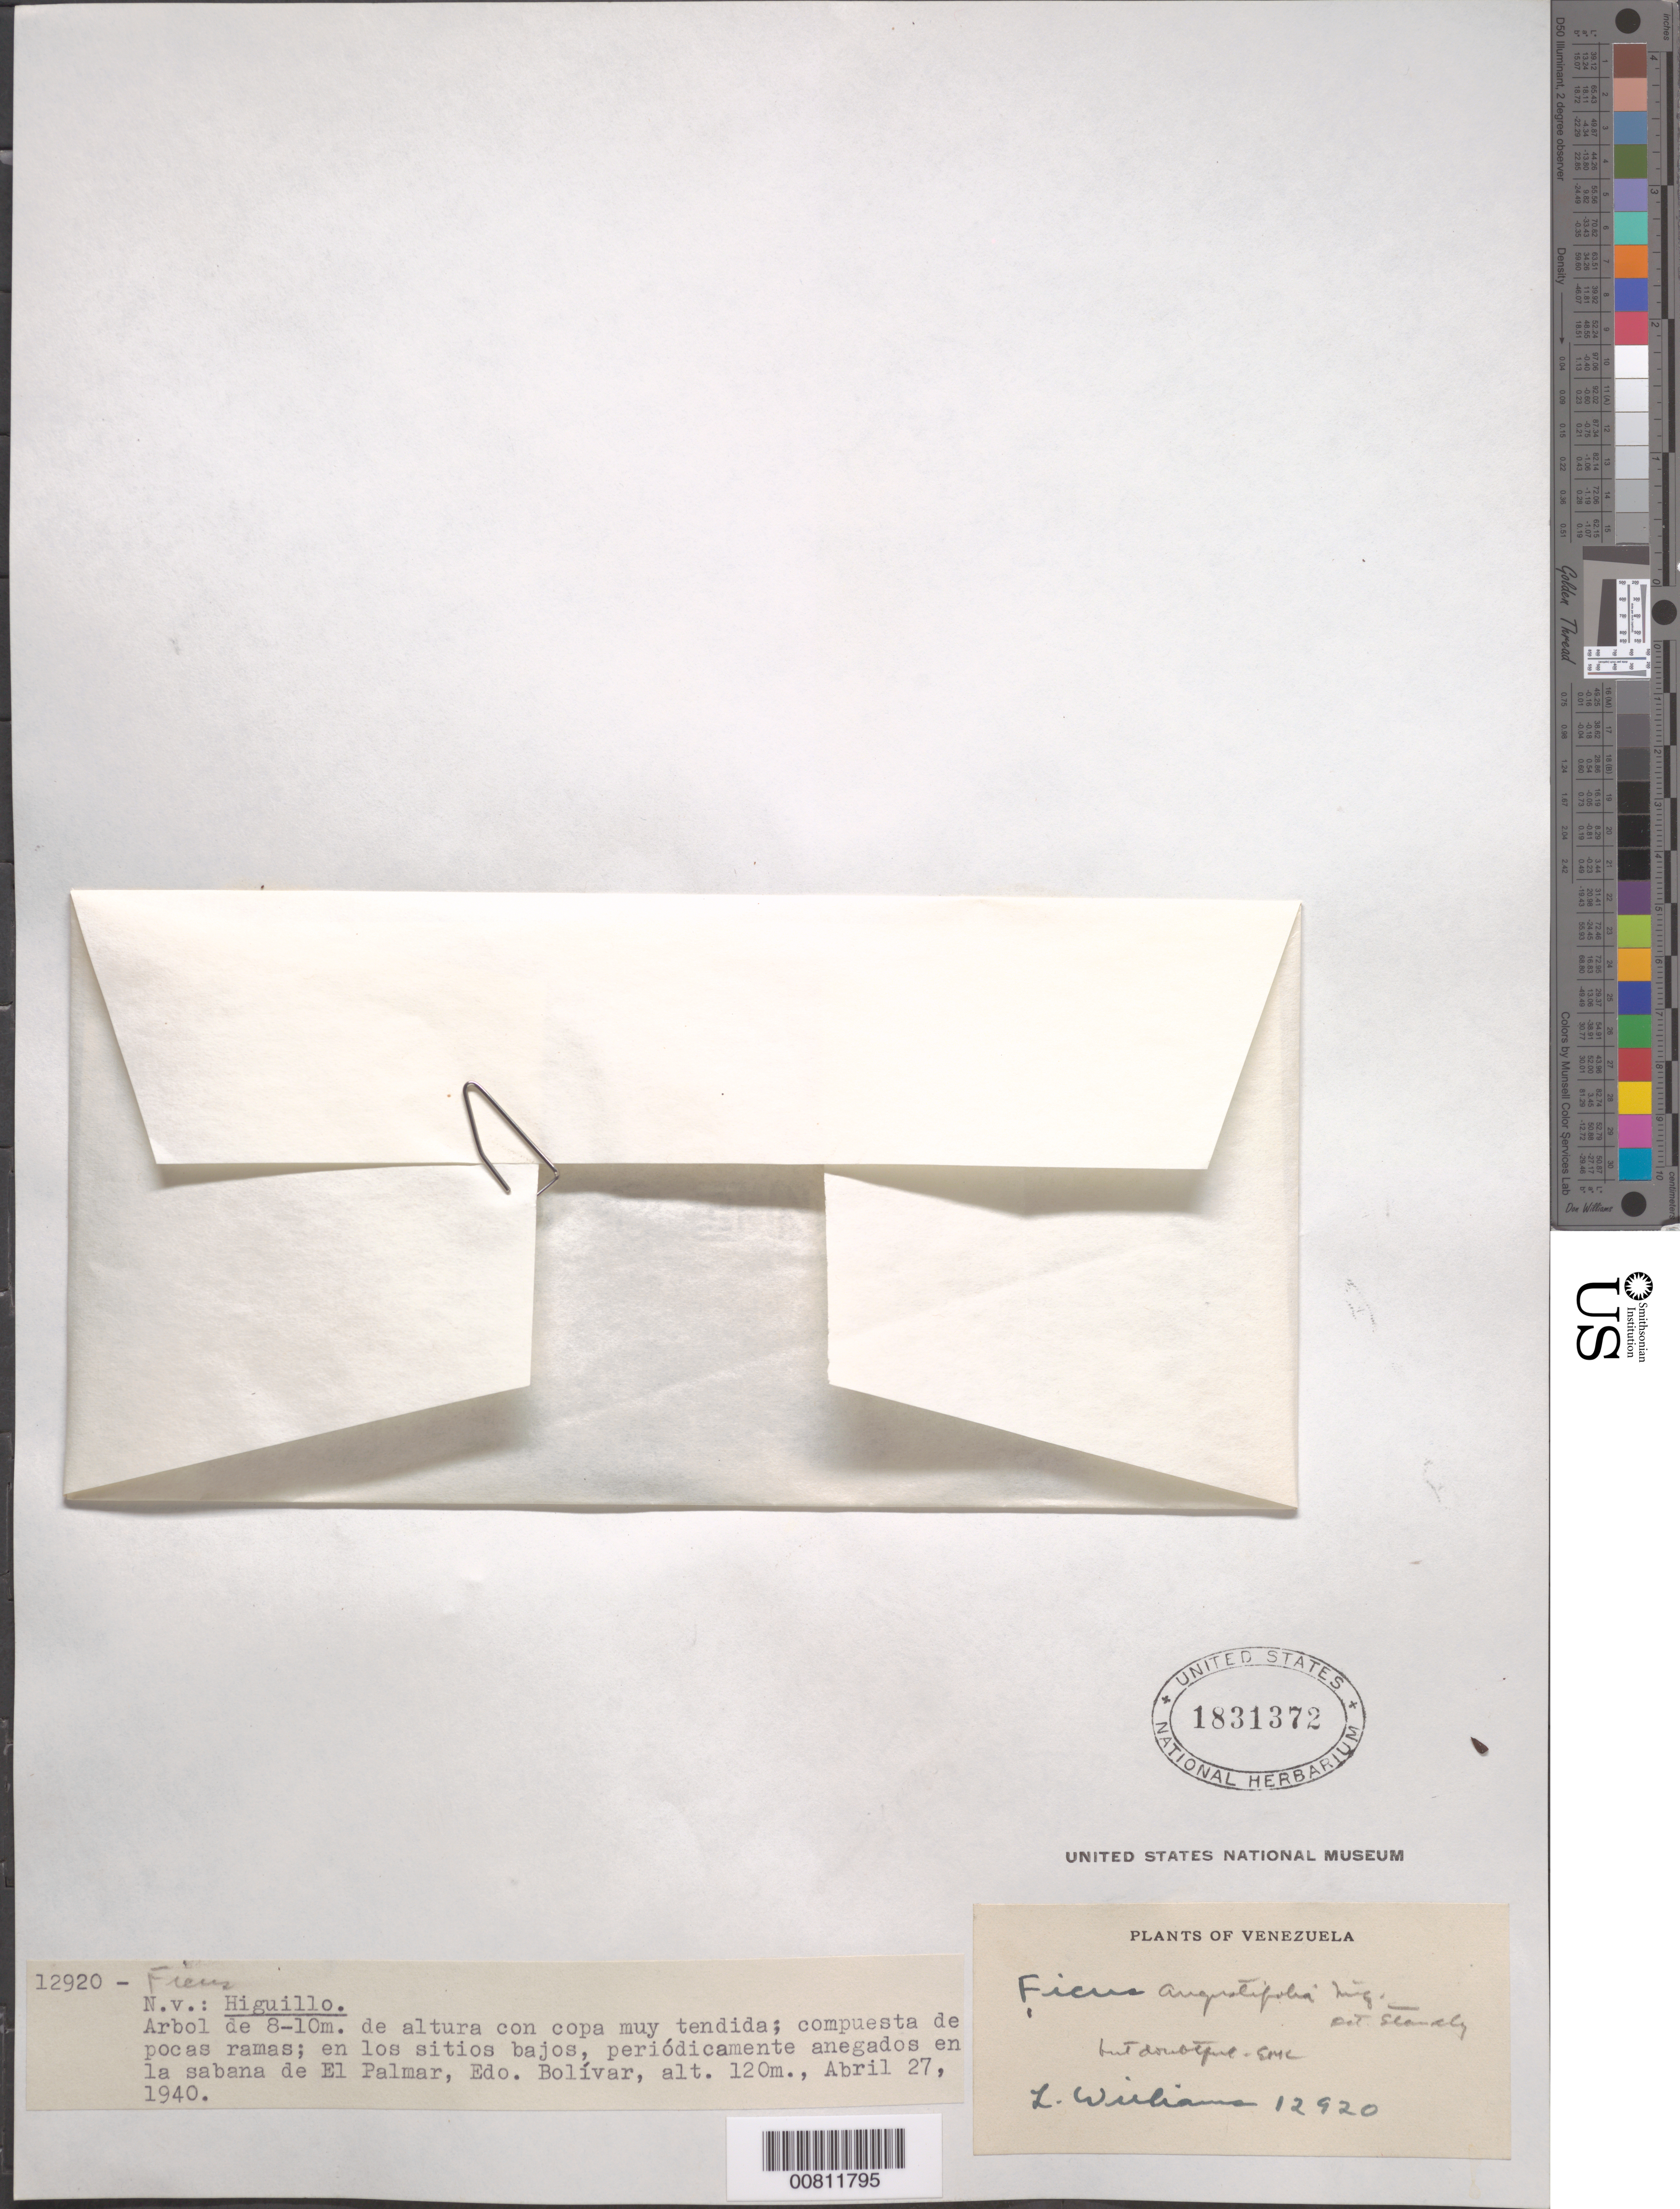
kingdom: Plantae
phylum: Tracheophyta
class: Magnoliopsida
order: Rosales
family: Moraceae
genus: Ficus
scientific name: Ficus amazonica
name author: (Miq.) Miq.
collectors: Ll. Williams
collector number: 12920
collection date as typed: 27-Apr-40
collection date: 1940-04-27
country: Venezuela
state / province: Bolívar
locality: El Palmar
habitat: Sitios bajos, periódicamente anegados en la sabana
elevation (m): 120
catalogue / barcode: US 1831372